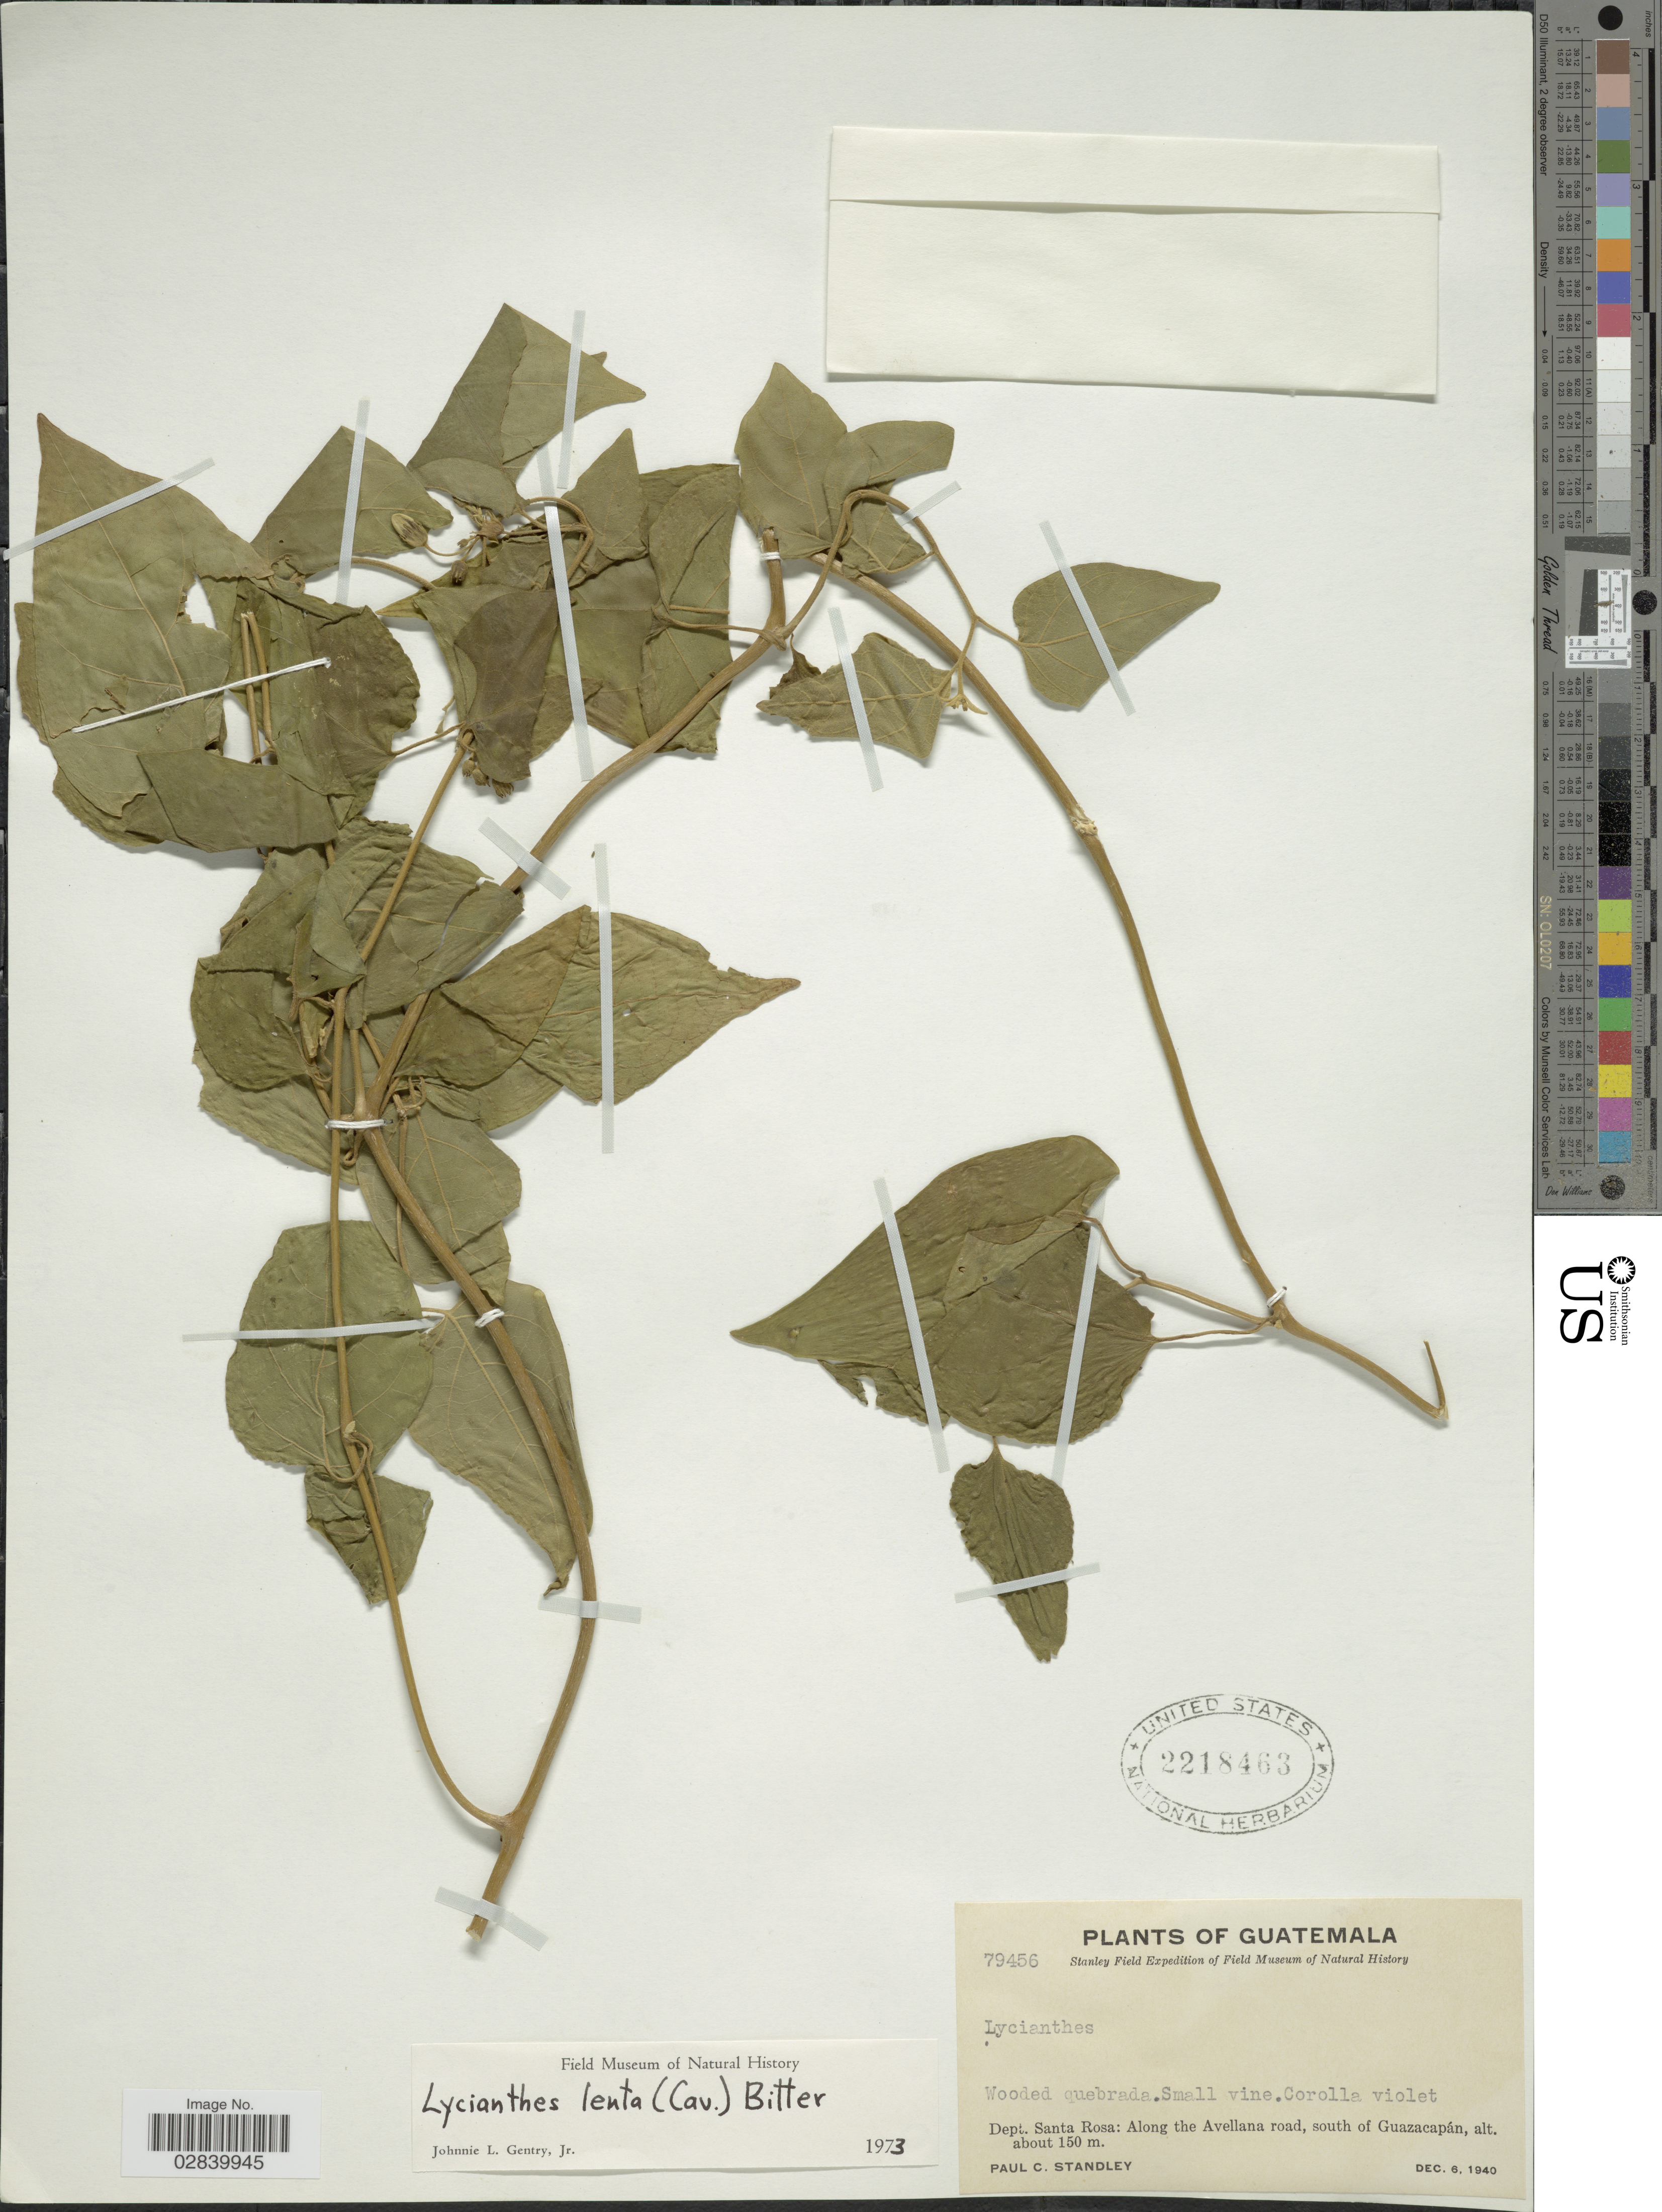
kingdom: Plantae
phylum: Tracheophyta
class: Magnoliopsida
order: Solanales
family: Solanaceae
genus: Lycianthes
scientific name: Lycianthes lenta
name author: (Cav.) Bitter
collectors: P. C. Standley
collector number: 79456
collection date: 1940-10-06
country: Guatemala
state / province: Santa Rosa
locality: Dept. Santa Rosa: Along the Avellana road, south of Guazacapán.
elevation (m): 150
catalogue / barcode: US 2218463